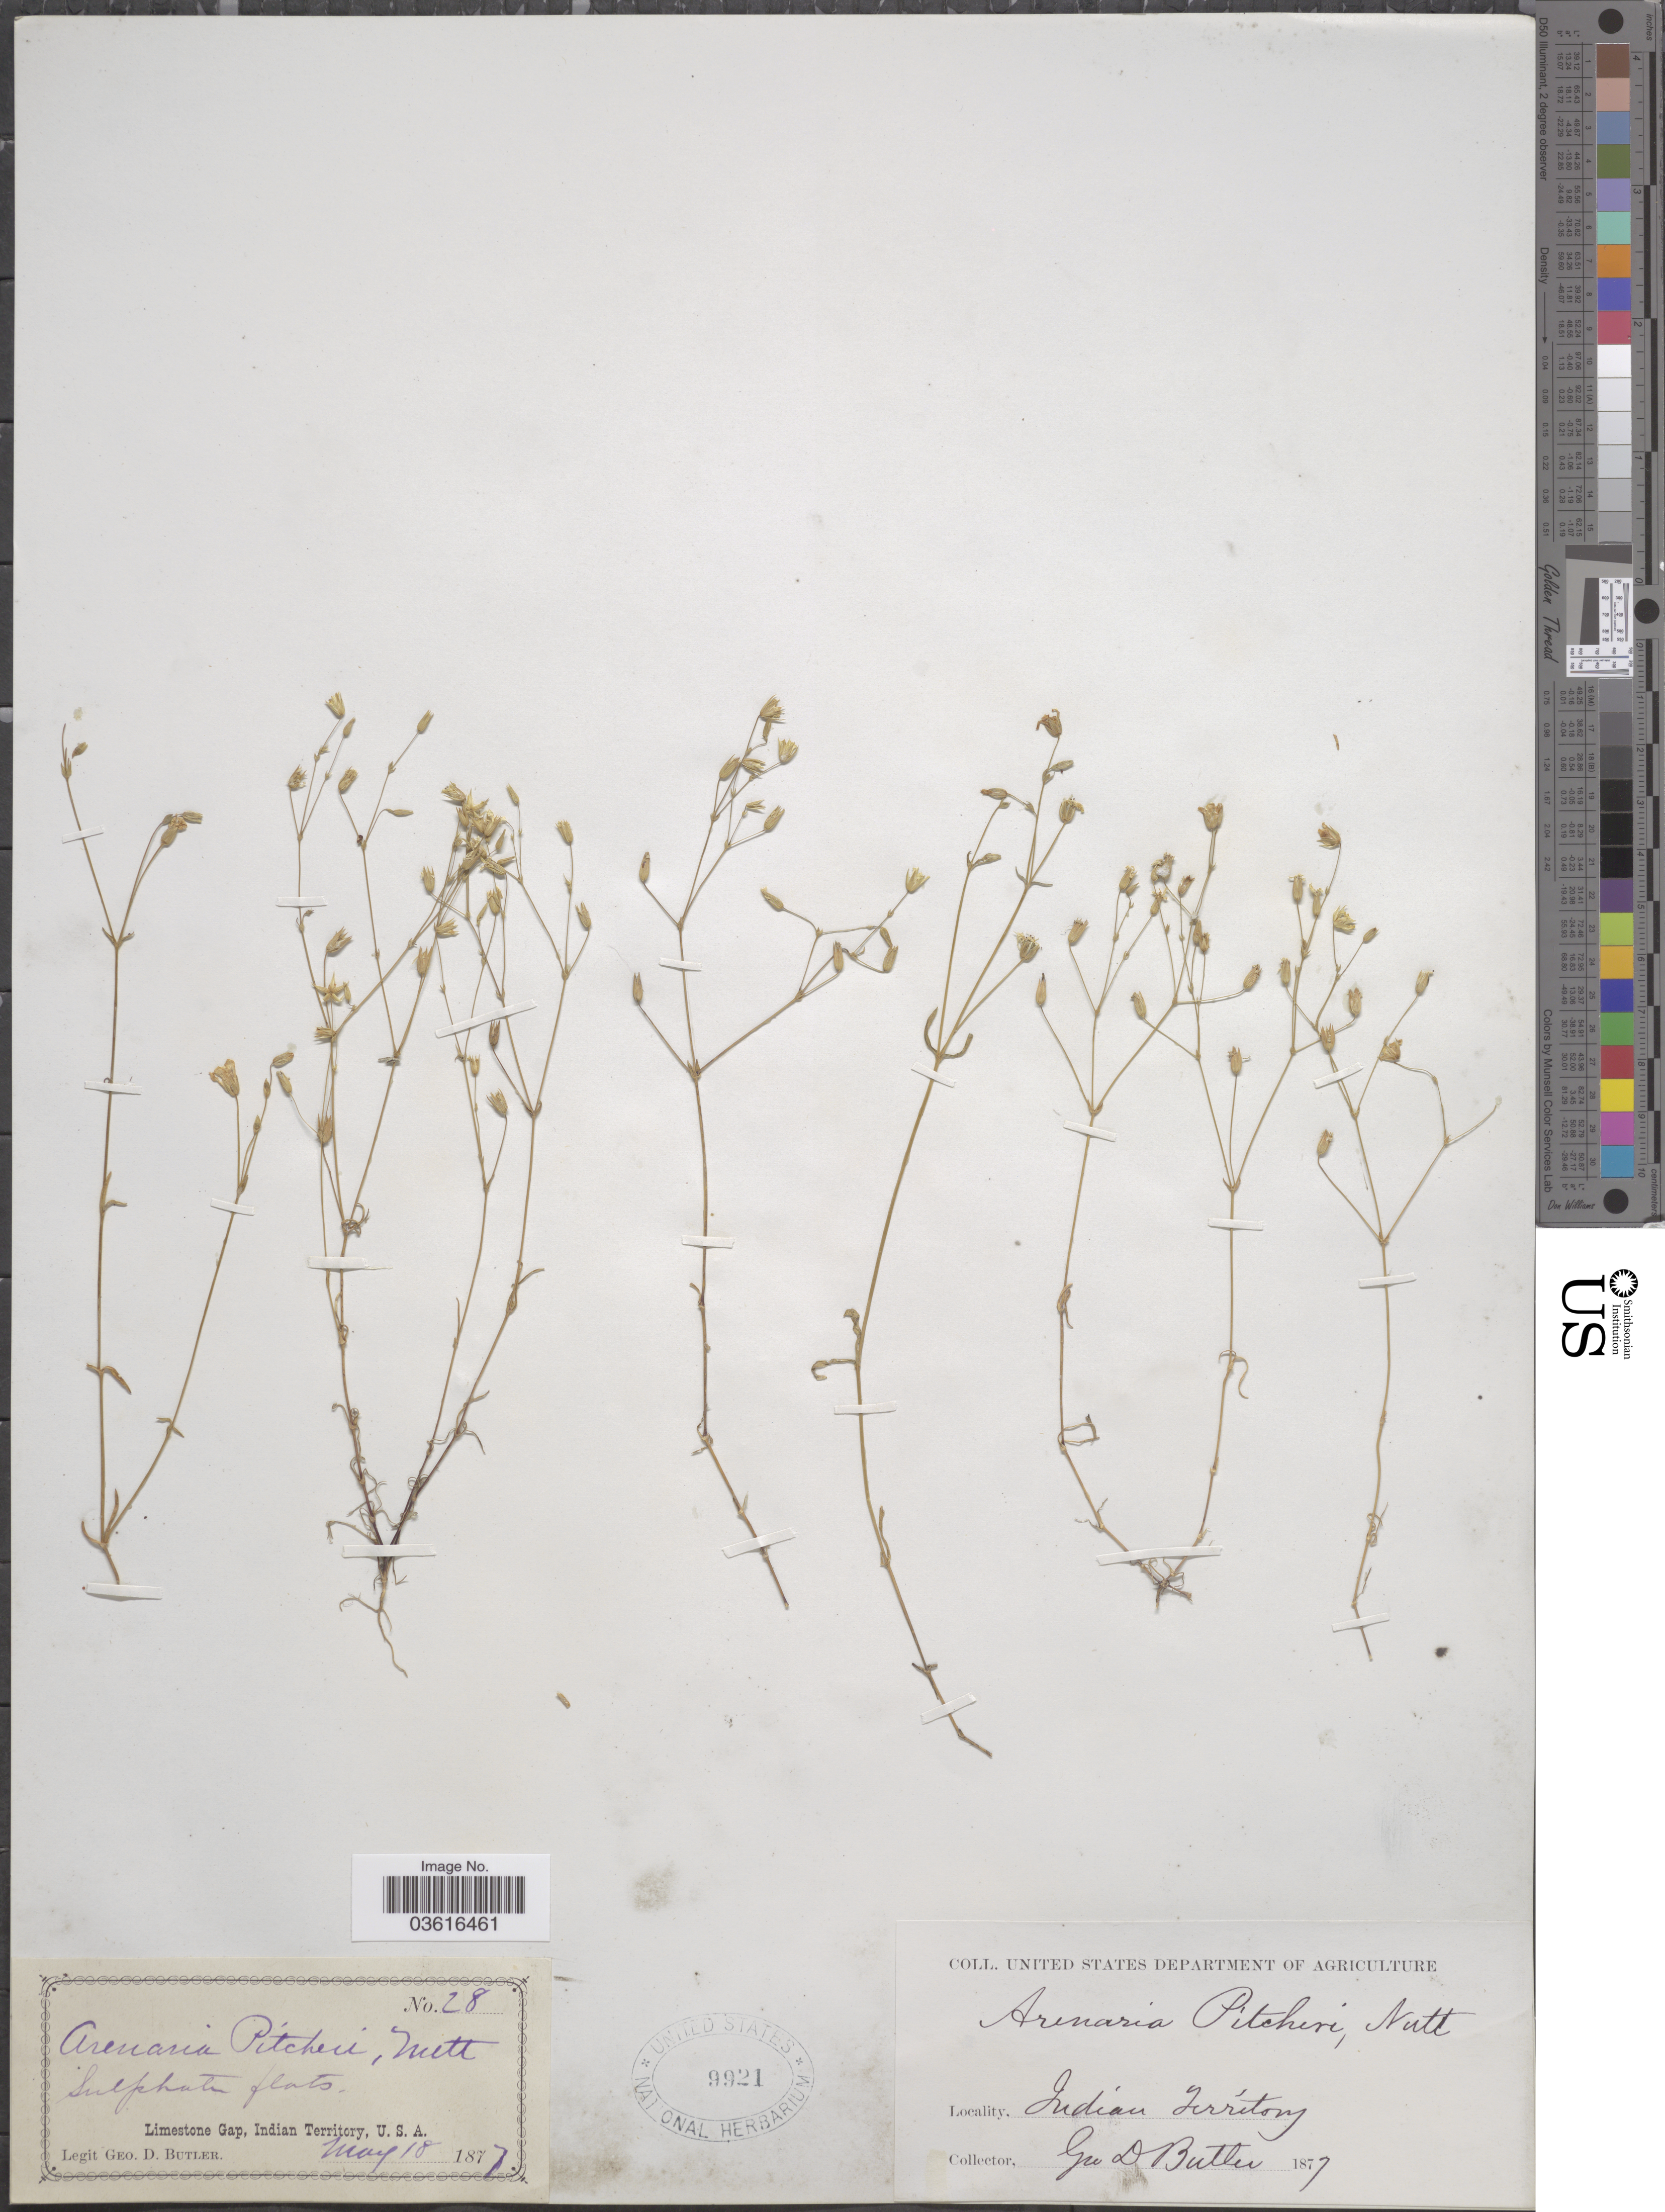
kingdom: Plantae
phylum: Tracheophyta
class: Magnoliopsida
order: Caryophyllales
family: Caryophyllaceae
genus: Minuartia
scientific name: Minuartia patula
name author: (Michx.) Mattf.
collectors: G. D. Butler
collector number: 28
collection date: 1877-05-18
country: United States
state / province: Oklahoma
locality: Limestone Gap, Indian Territory.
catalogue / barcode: US 9921